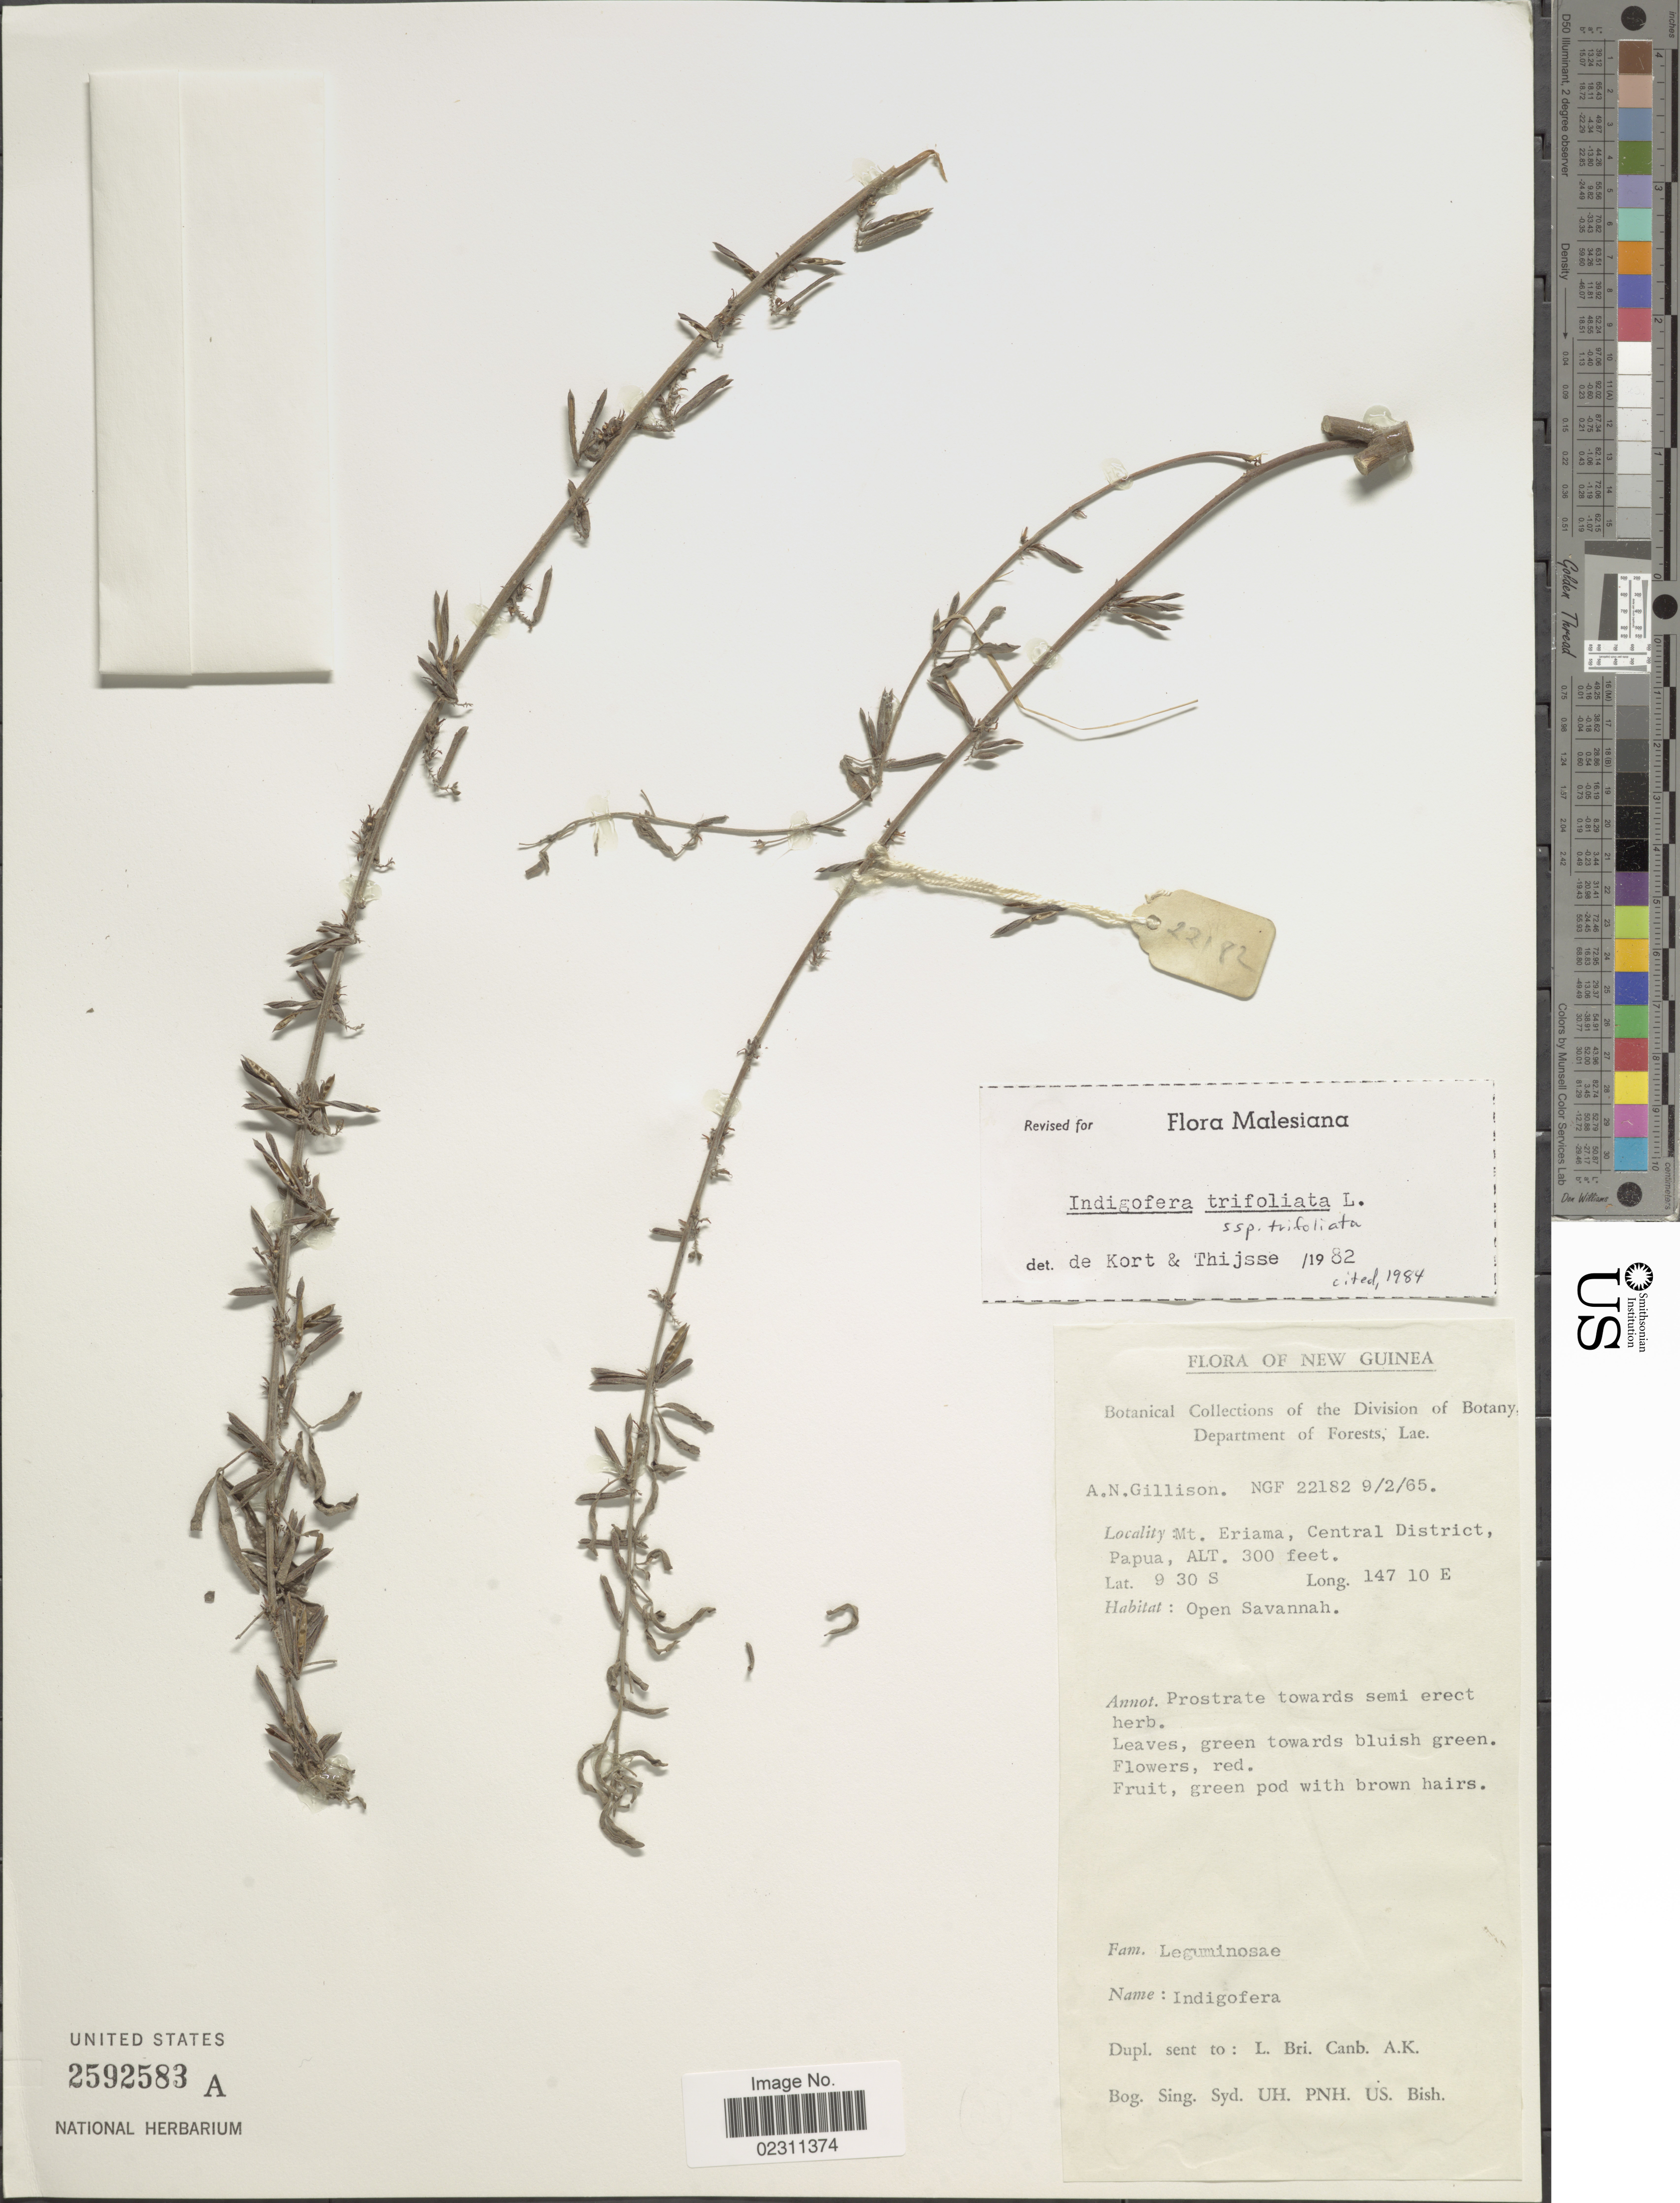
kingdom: Plantae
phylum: Tracheophyta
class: Magnoliopsida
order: Fabales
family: Fabaceae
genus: Indigofera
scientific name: Indigofera trifoliata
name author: L.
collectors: A. Gillison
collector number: NGF22182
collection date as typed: Transcribed d/m/y: 9/2/65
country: Papua New Guinea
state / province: Central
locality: New Guinea. Mt. Eriama, Central District, Papua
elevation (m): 91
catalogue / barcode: US 2592583A